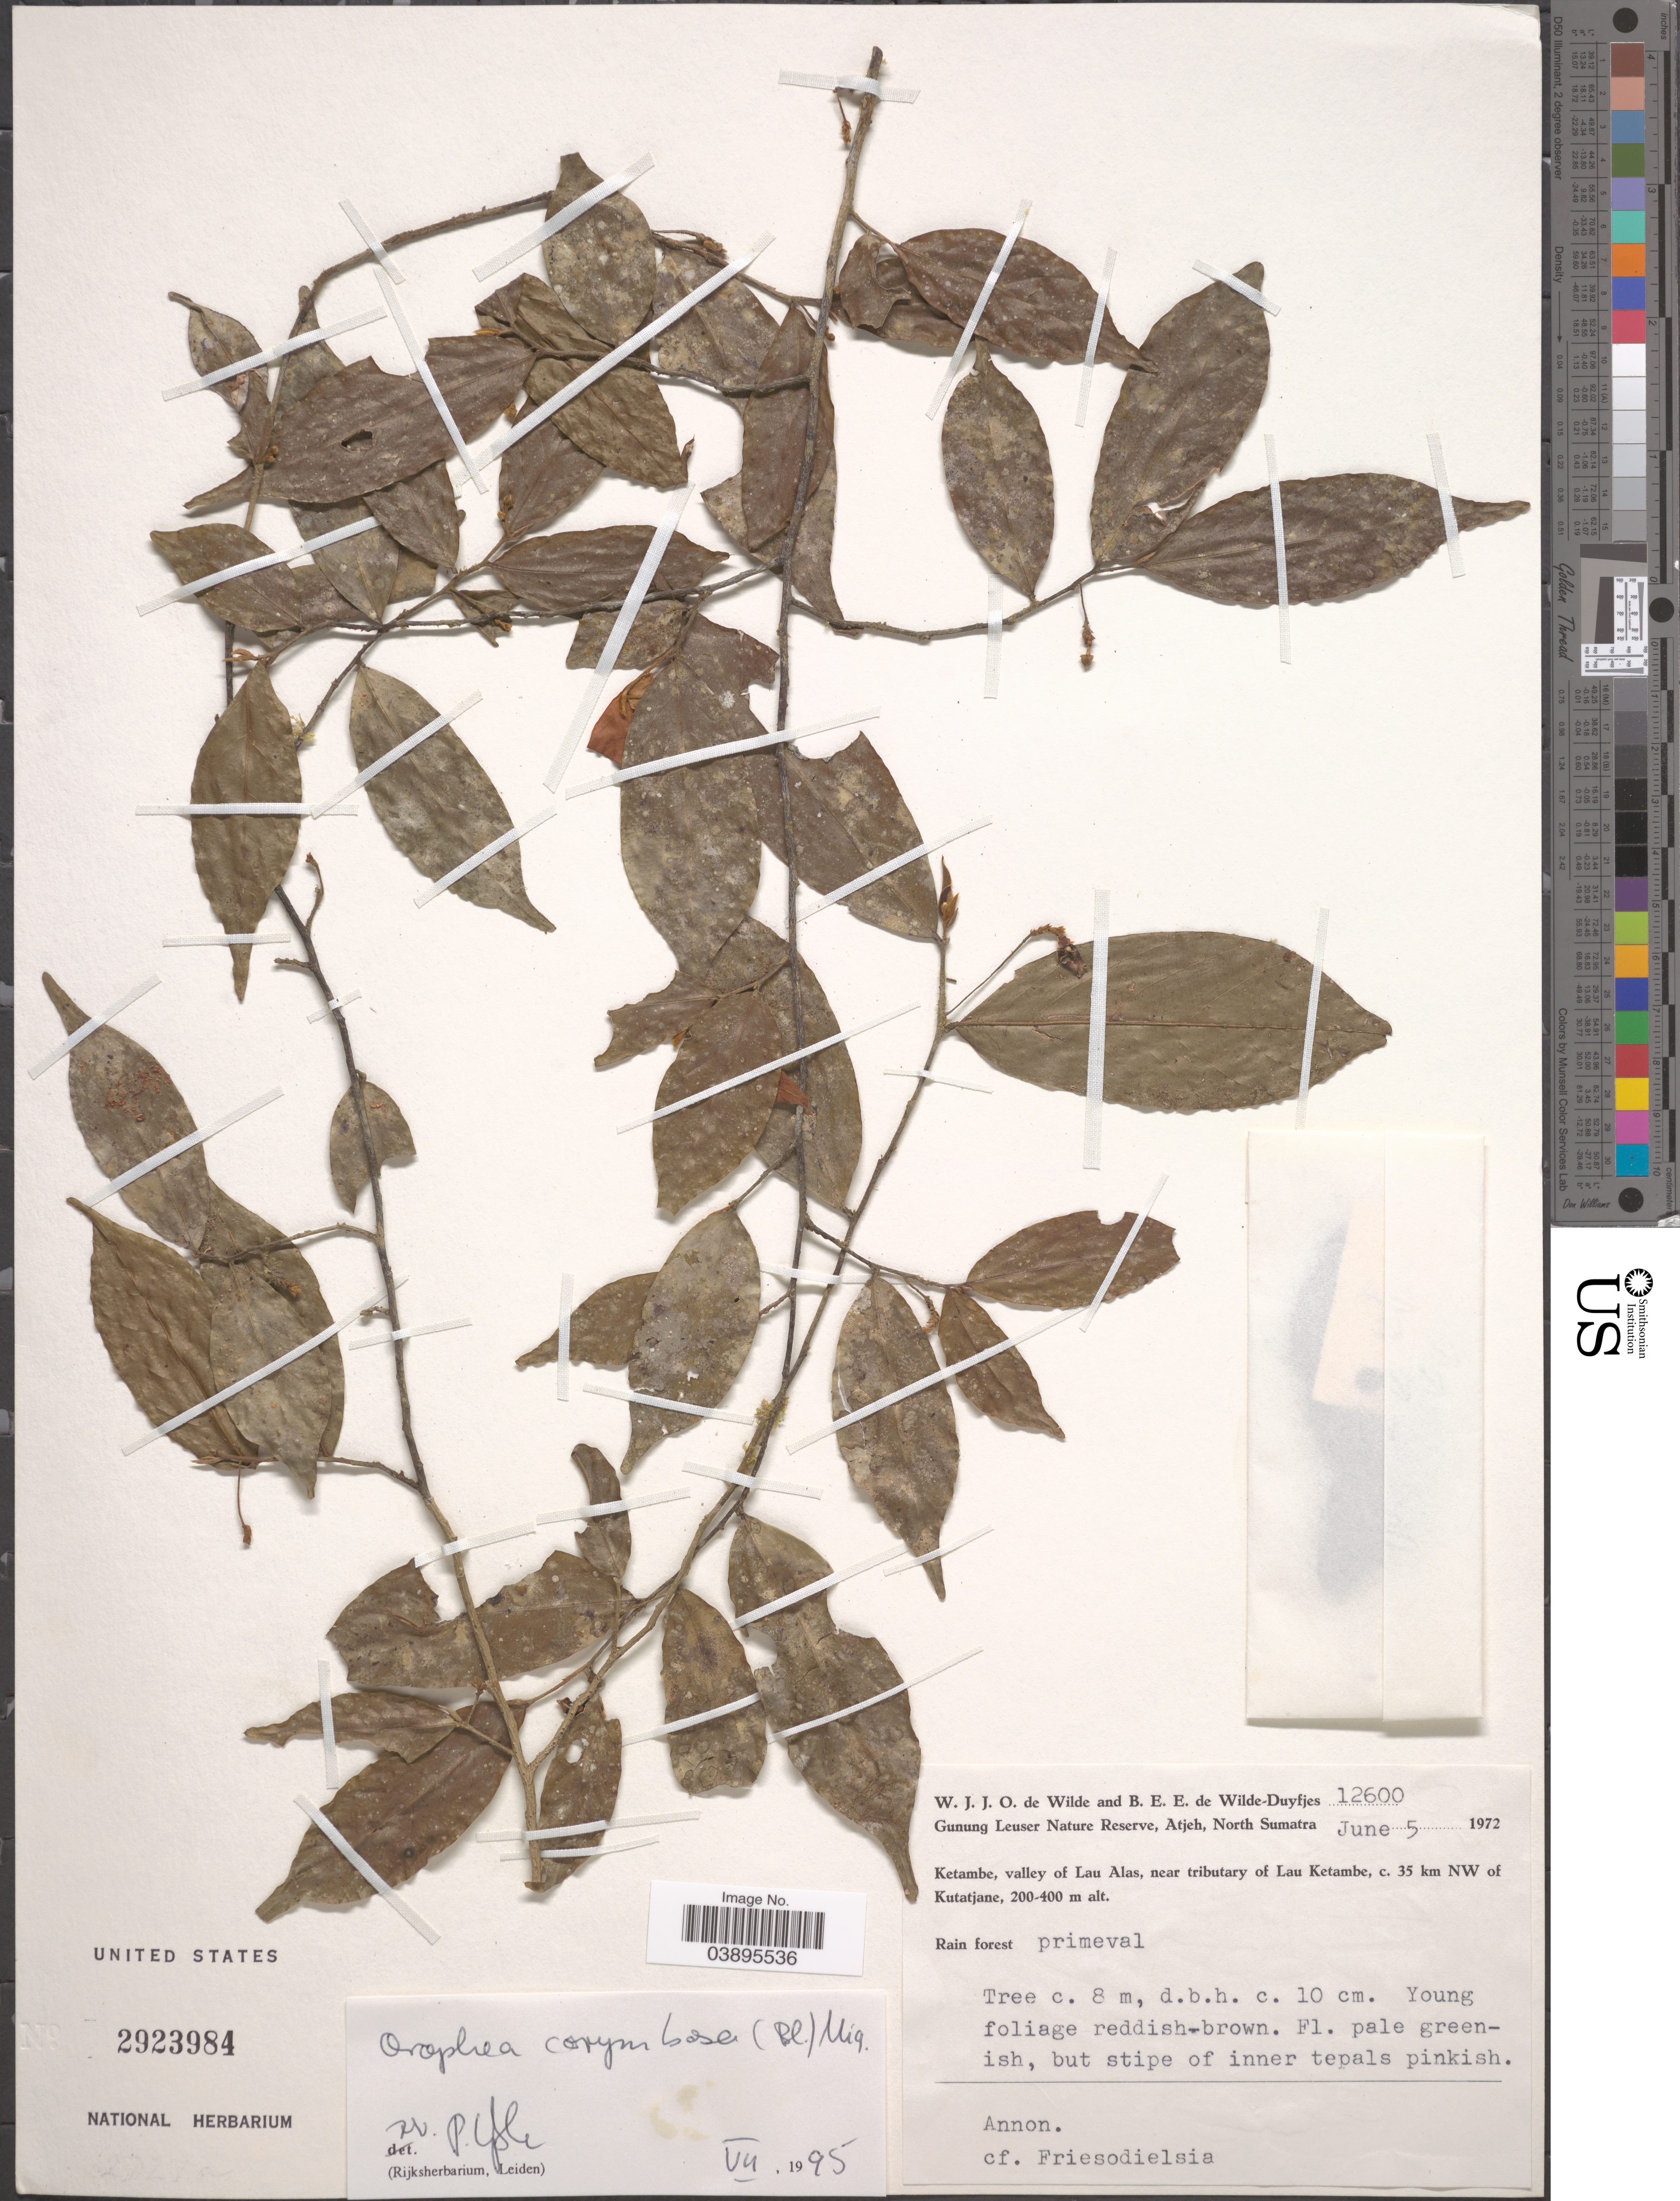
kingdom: Plantae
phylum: Tracheophyta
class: Magnoliopsida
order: Magnoliales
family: Annonaceae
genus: Orophea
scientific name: Orophea corymbosa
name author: (Blume) Miq.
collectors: W. J. de Wilde & B. E. de Wilde-Duyfjes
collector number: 12600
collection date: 1972-06-05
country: Indonesia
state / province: Sumatra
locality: Gunung Leuser Nature Reserve, Atjeh, North Sumatra. Ketambe; valley of Lau Alas, near tributary of Lau Ketambe, c. 35 km NW of Kutatjane.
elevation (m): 200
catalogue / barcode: US 2923984